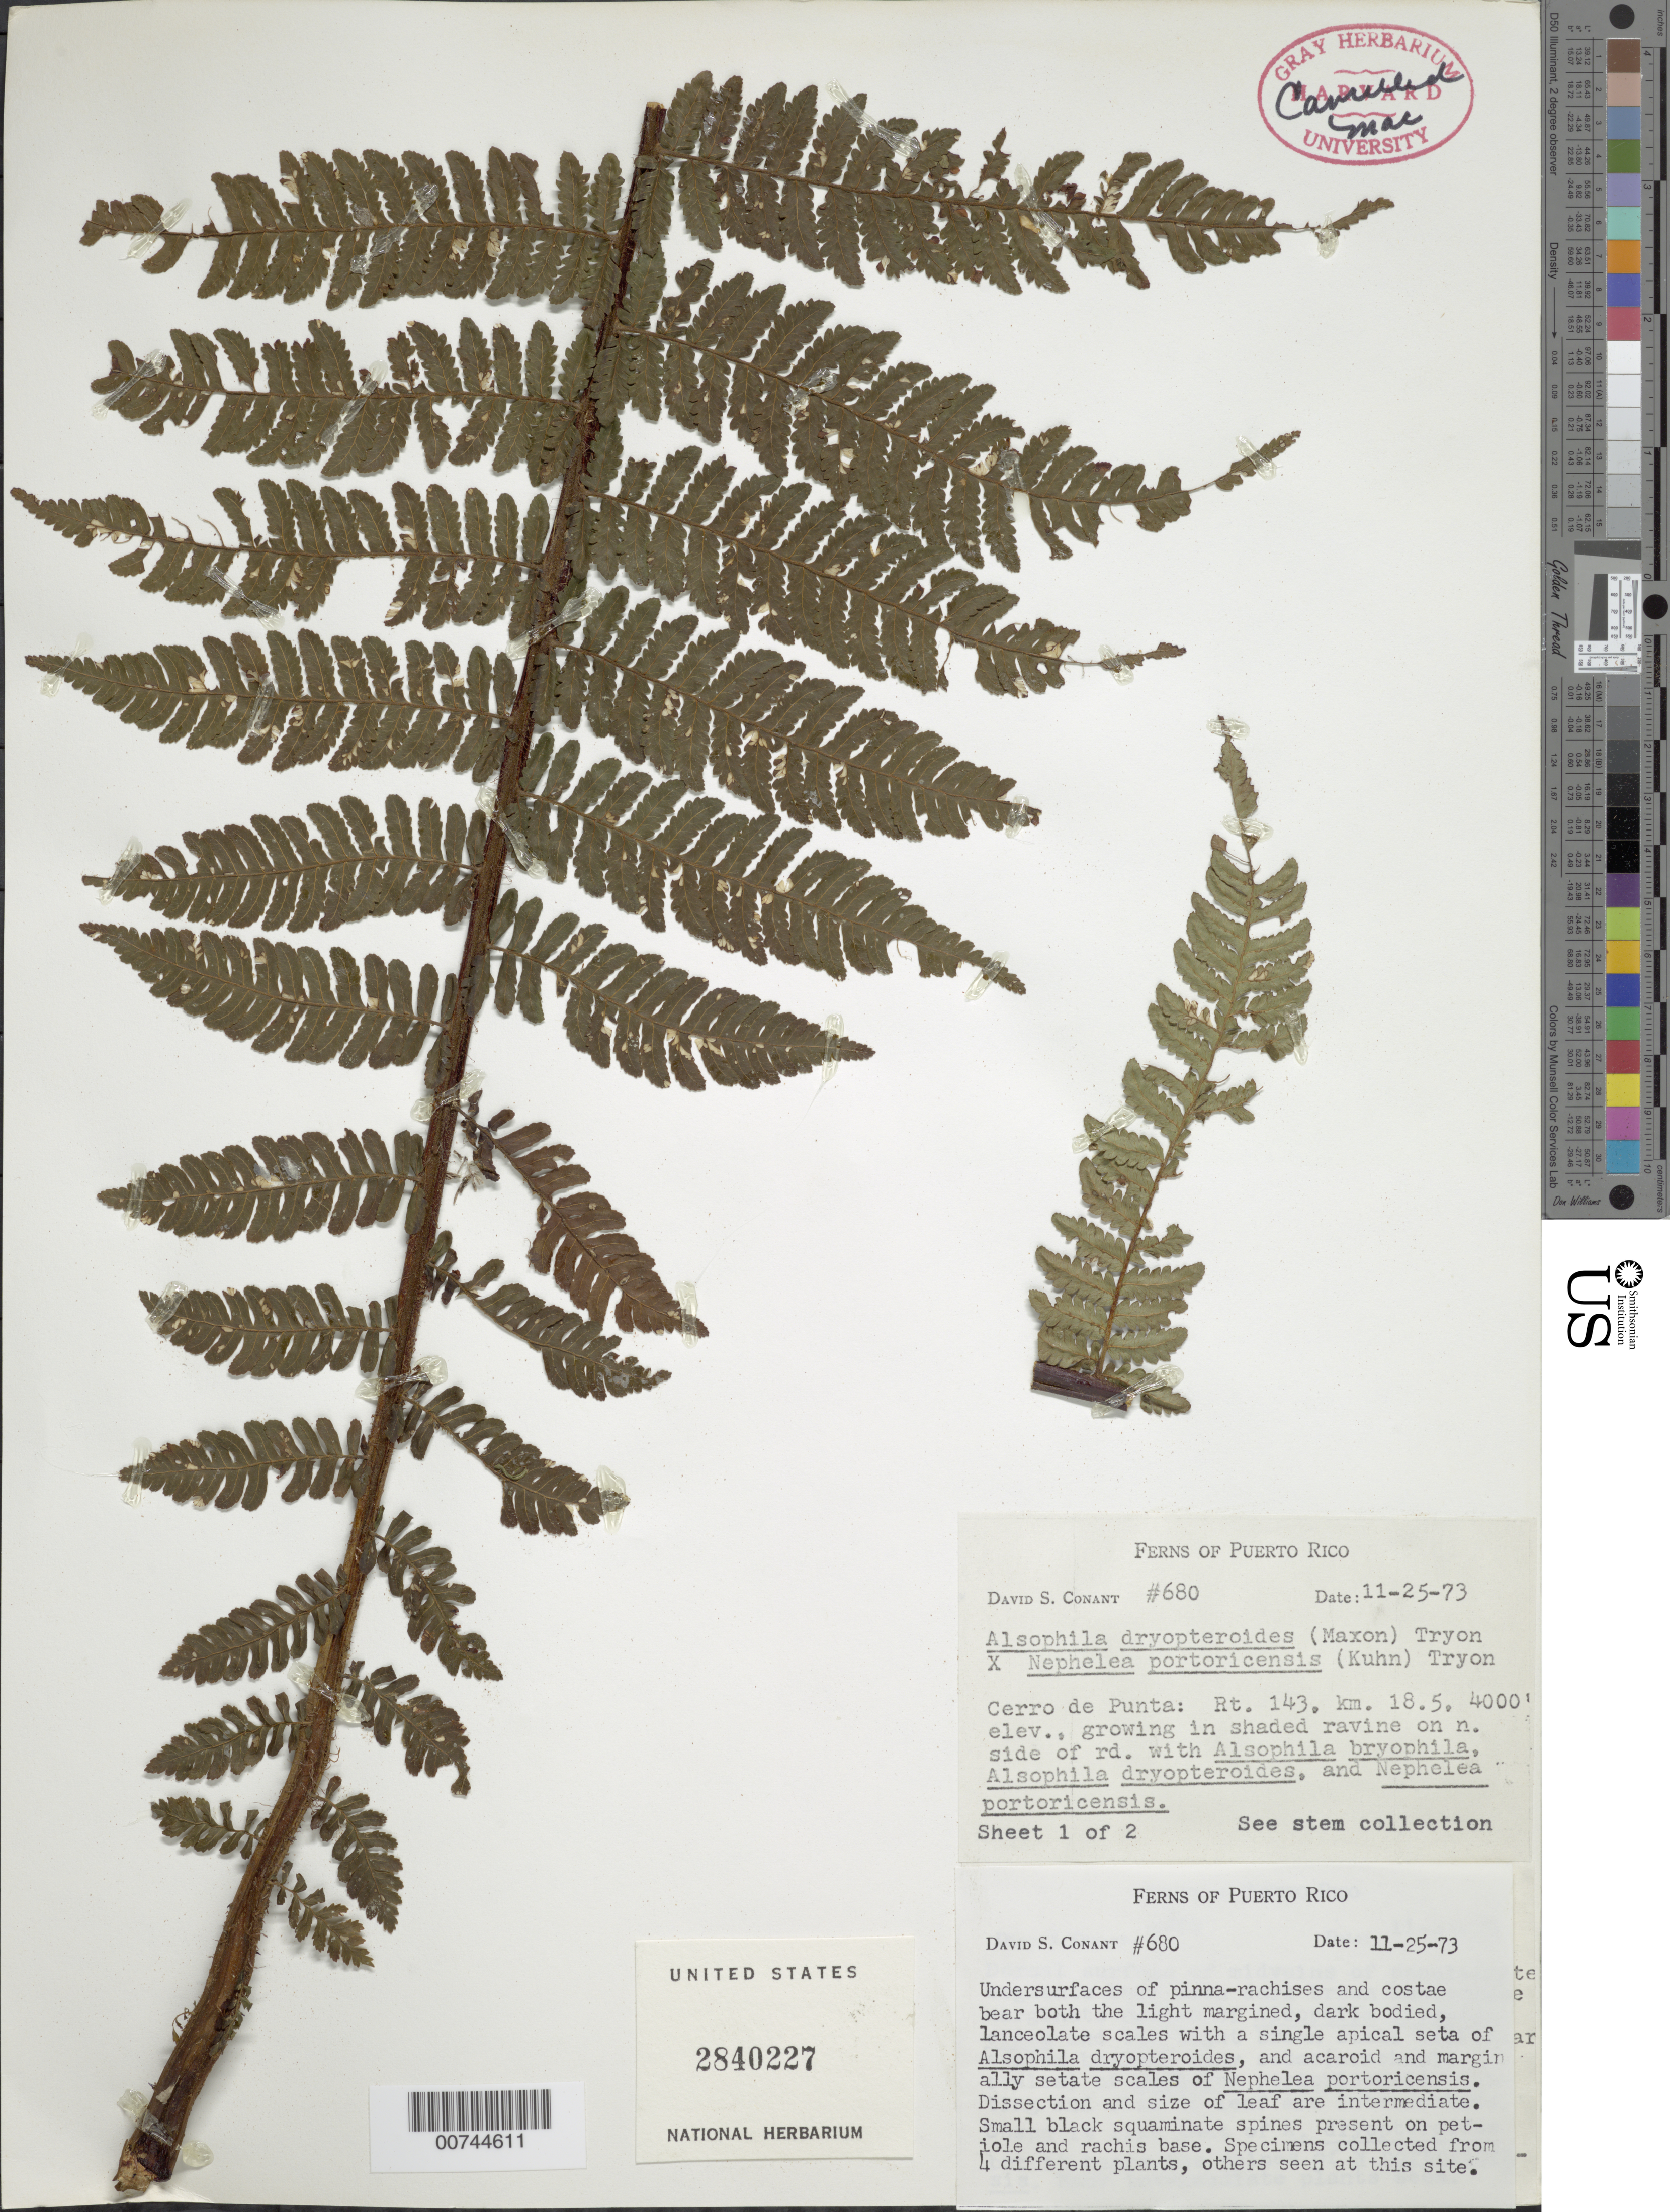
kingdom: Plantae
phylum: Tracheophyta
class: Polypodiopsida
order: Cyatheales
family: Cyatheaceae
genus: Alsophila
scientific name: Alsophila dryopteroides x A. portoricensis (Spreng. ex Kuhn) D.S. Conant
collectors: D. S. Conant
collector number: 680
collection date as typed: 25 Nov 1973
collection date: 1973-11-25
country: Puerto Rico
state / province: Jayuya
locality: Cerro de Punta: Rt. 143, km 18.5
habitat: Growing in shaded ravine on N side of Road with Alsophila bryophila, A. dryopteroides, and Nephelea portoricensis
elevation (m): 1219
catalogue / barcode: US 2840227